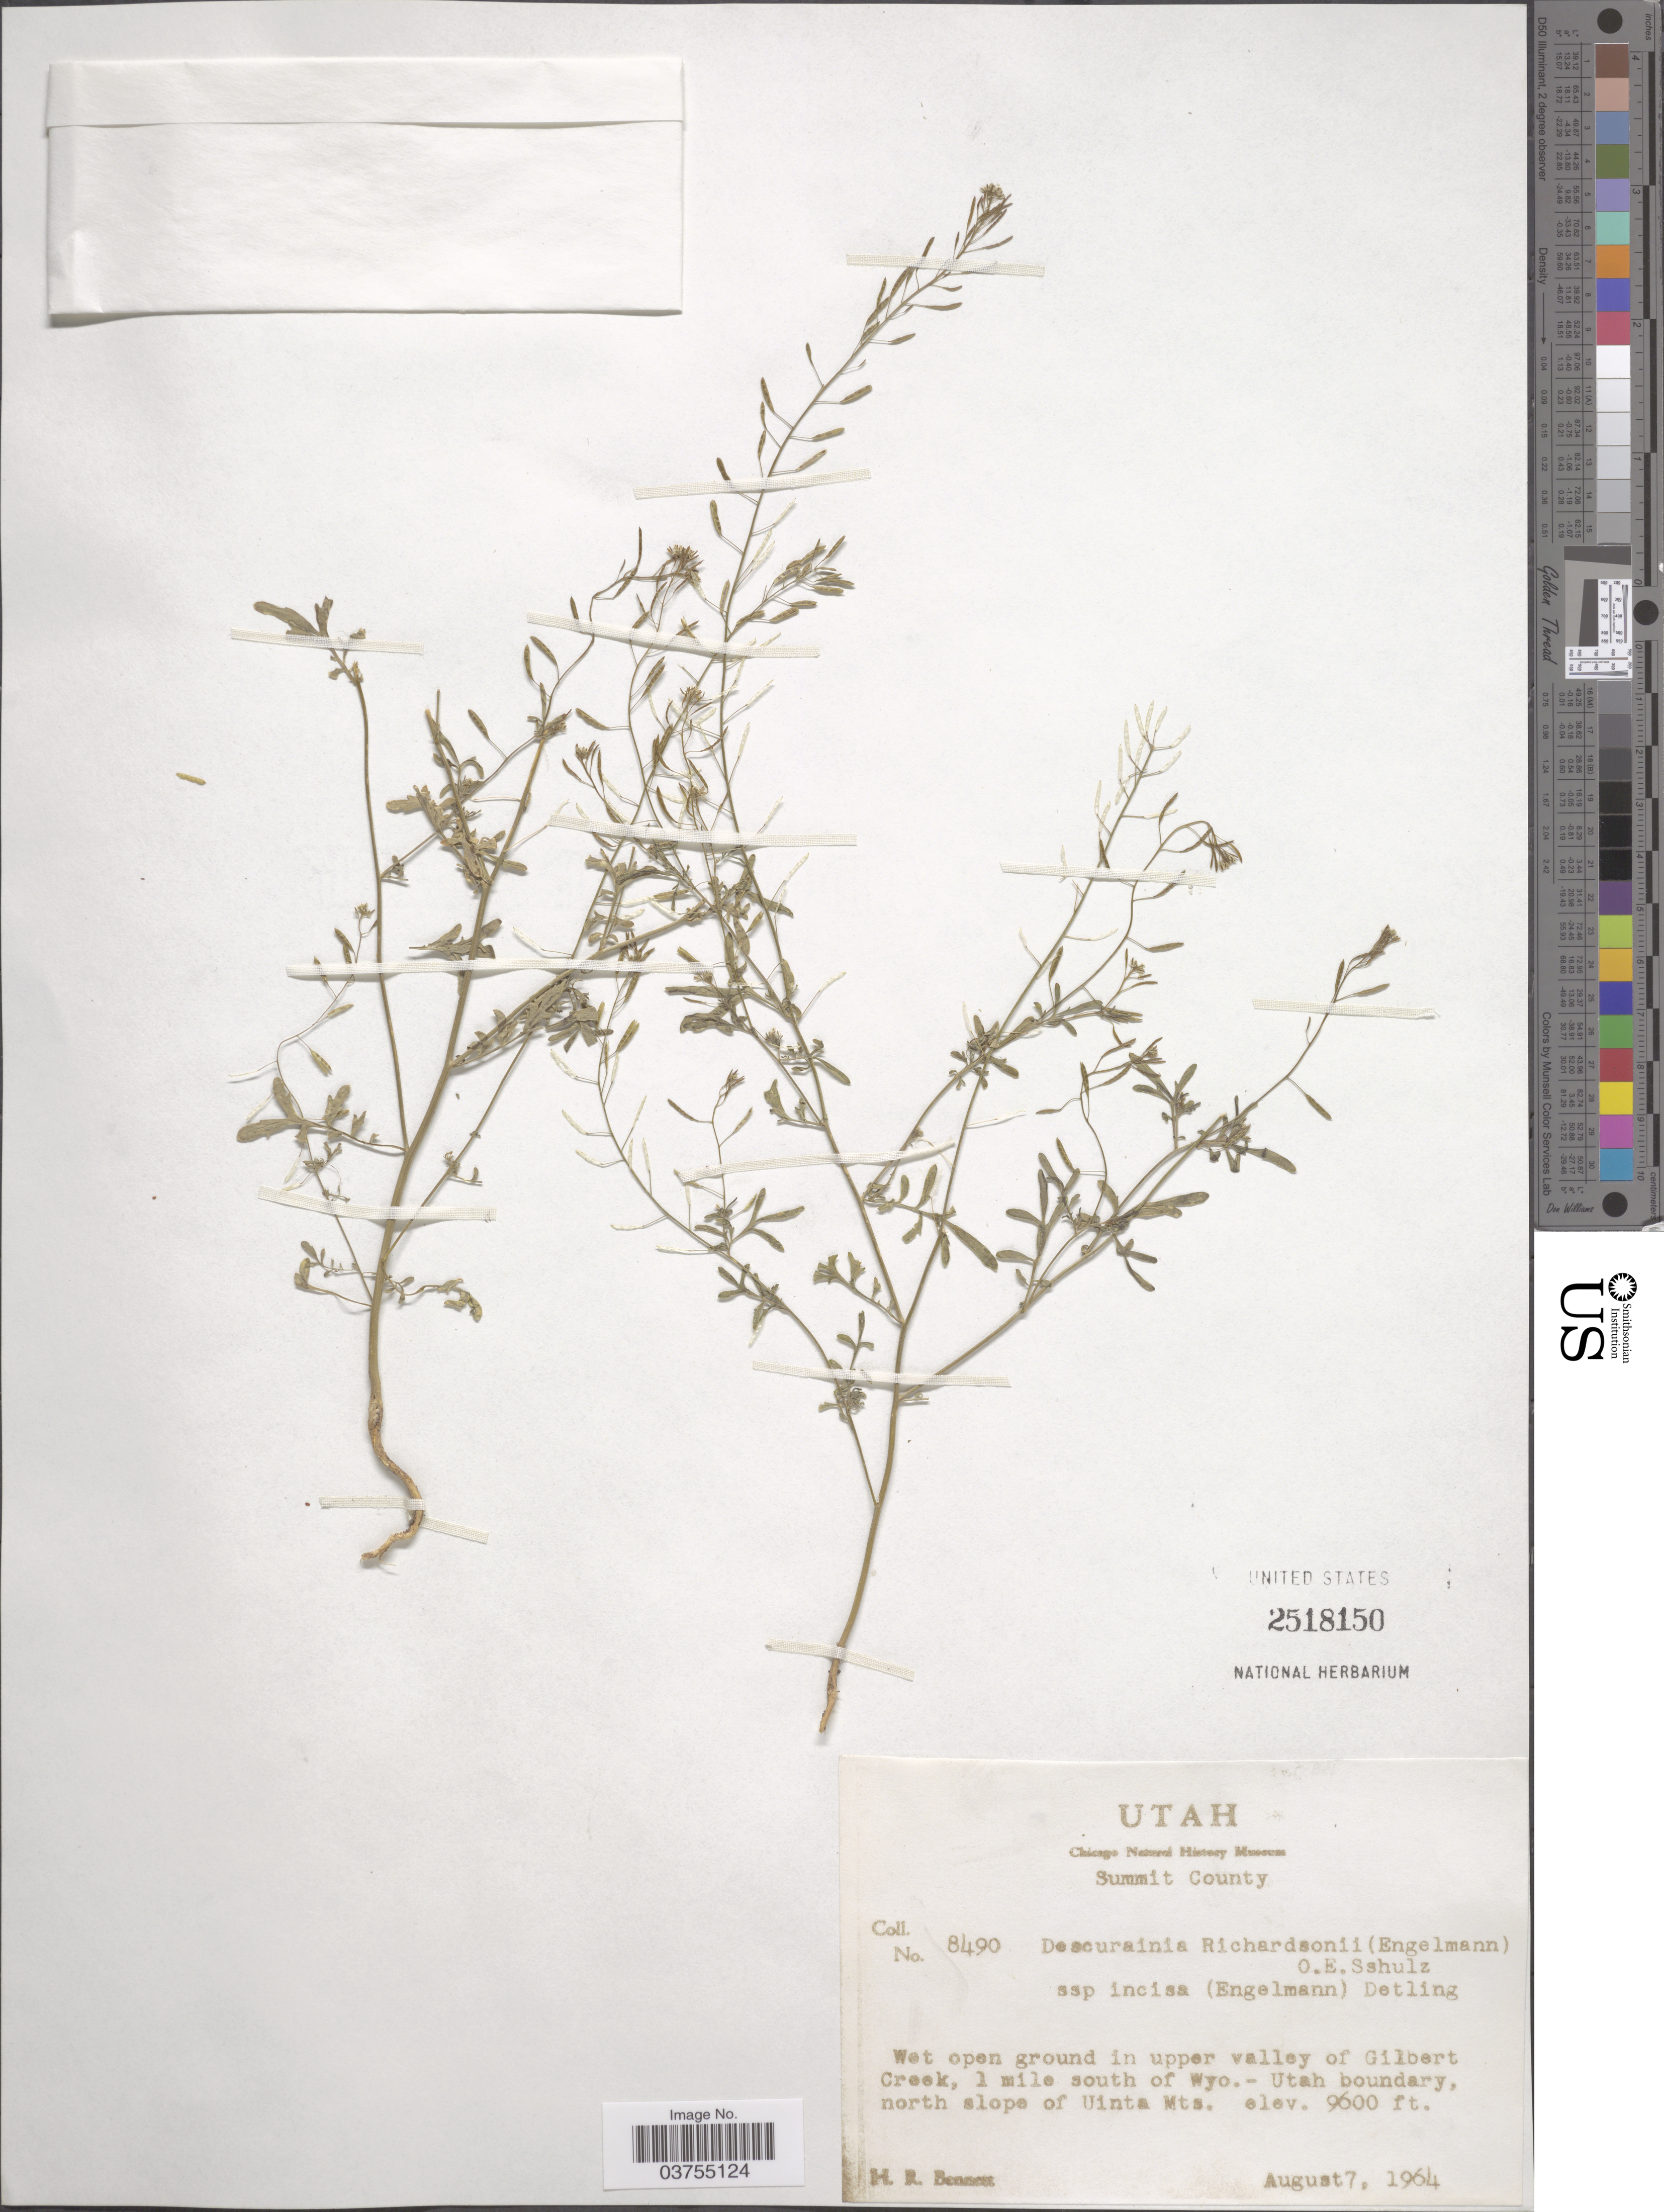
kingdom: Plantae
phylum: Tracheophyta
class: Magnoliopsida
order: Brassicales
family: Brassicaceae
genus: Descurainia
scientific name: Descurainia richardsonii subsp. incisa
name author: (Engelm. ex A. Gray) Detling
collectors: H. R. Bennett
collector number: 8490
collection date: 1964-08-07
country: United States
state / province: Utah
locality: Summit County. Wet open ground in upper valley of Gilbert Creek, 1 mile south of Wyo.- Utah boundary, north slope of Uinta Mts.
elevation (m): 2926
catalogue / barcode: US 2518150